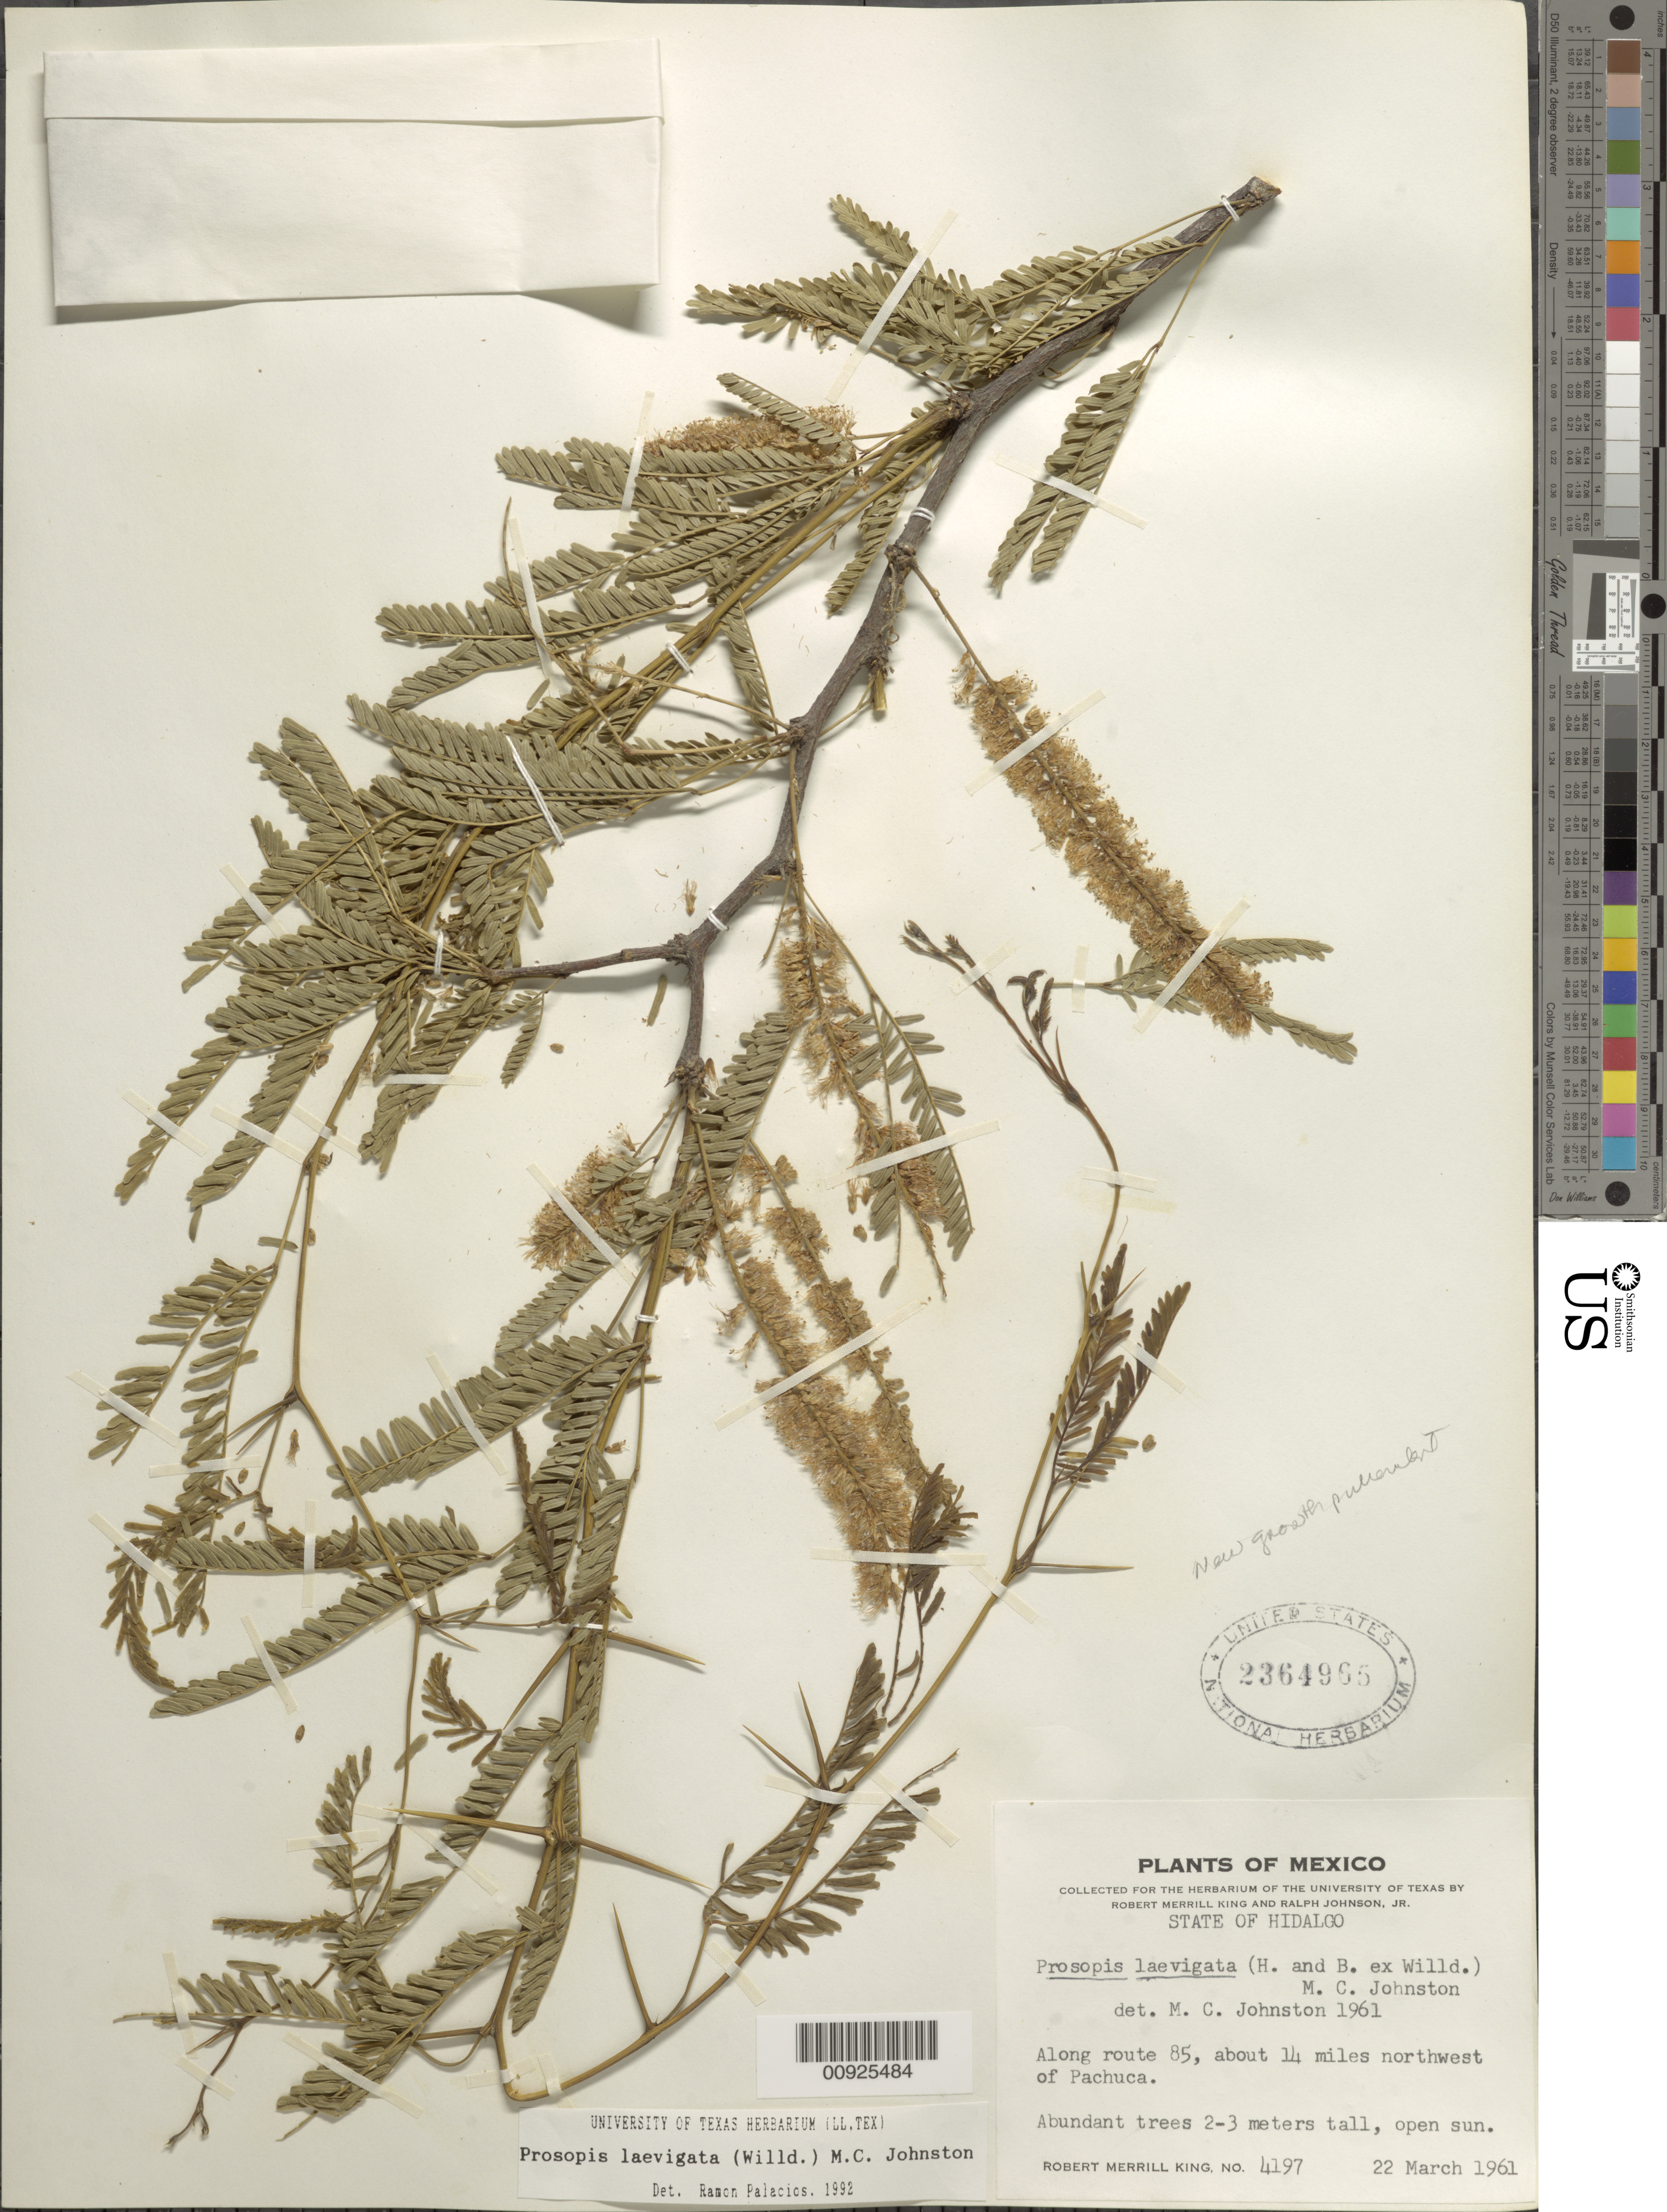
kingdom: Plantae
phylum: Tracheophyta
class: Magnoliopsida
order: Fabales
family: Fabaceae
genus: Neltuma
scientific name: Neltuma laevigata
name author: (Humb. & Bonpl. ex Willd.) Britton & Rose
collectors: R. M. King & R. Johnson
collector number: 4197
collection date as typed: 22 Mar 1961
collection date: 1961-03-22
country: Mexico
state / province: Hidalgo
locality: Along route 85, about 14 miles northwest of Pachuca.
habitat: Open sun.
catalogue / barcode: US 2364965